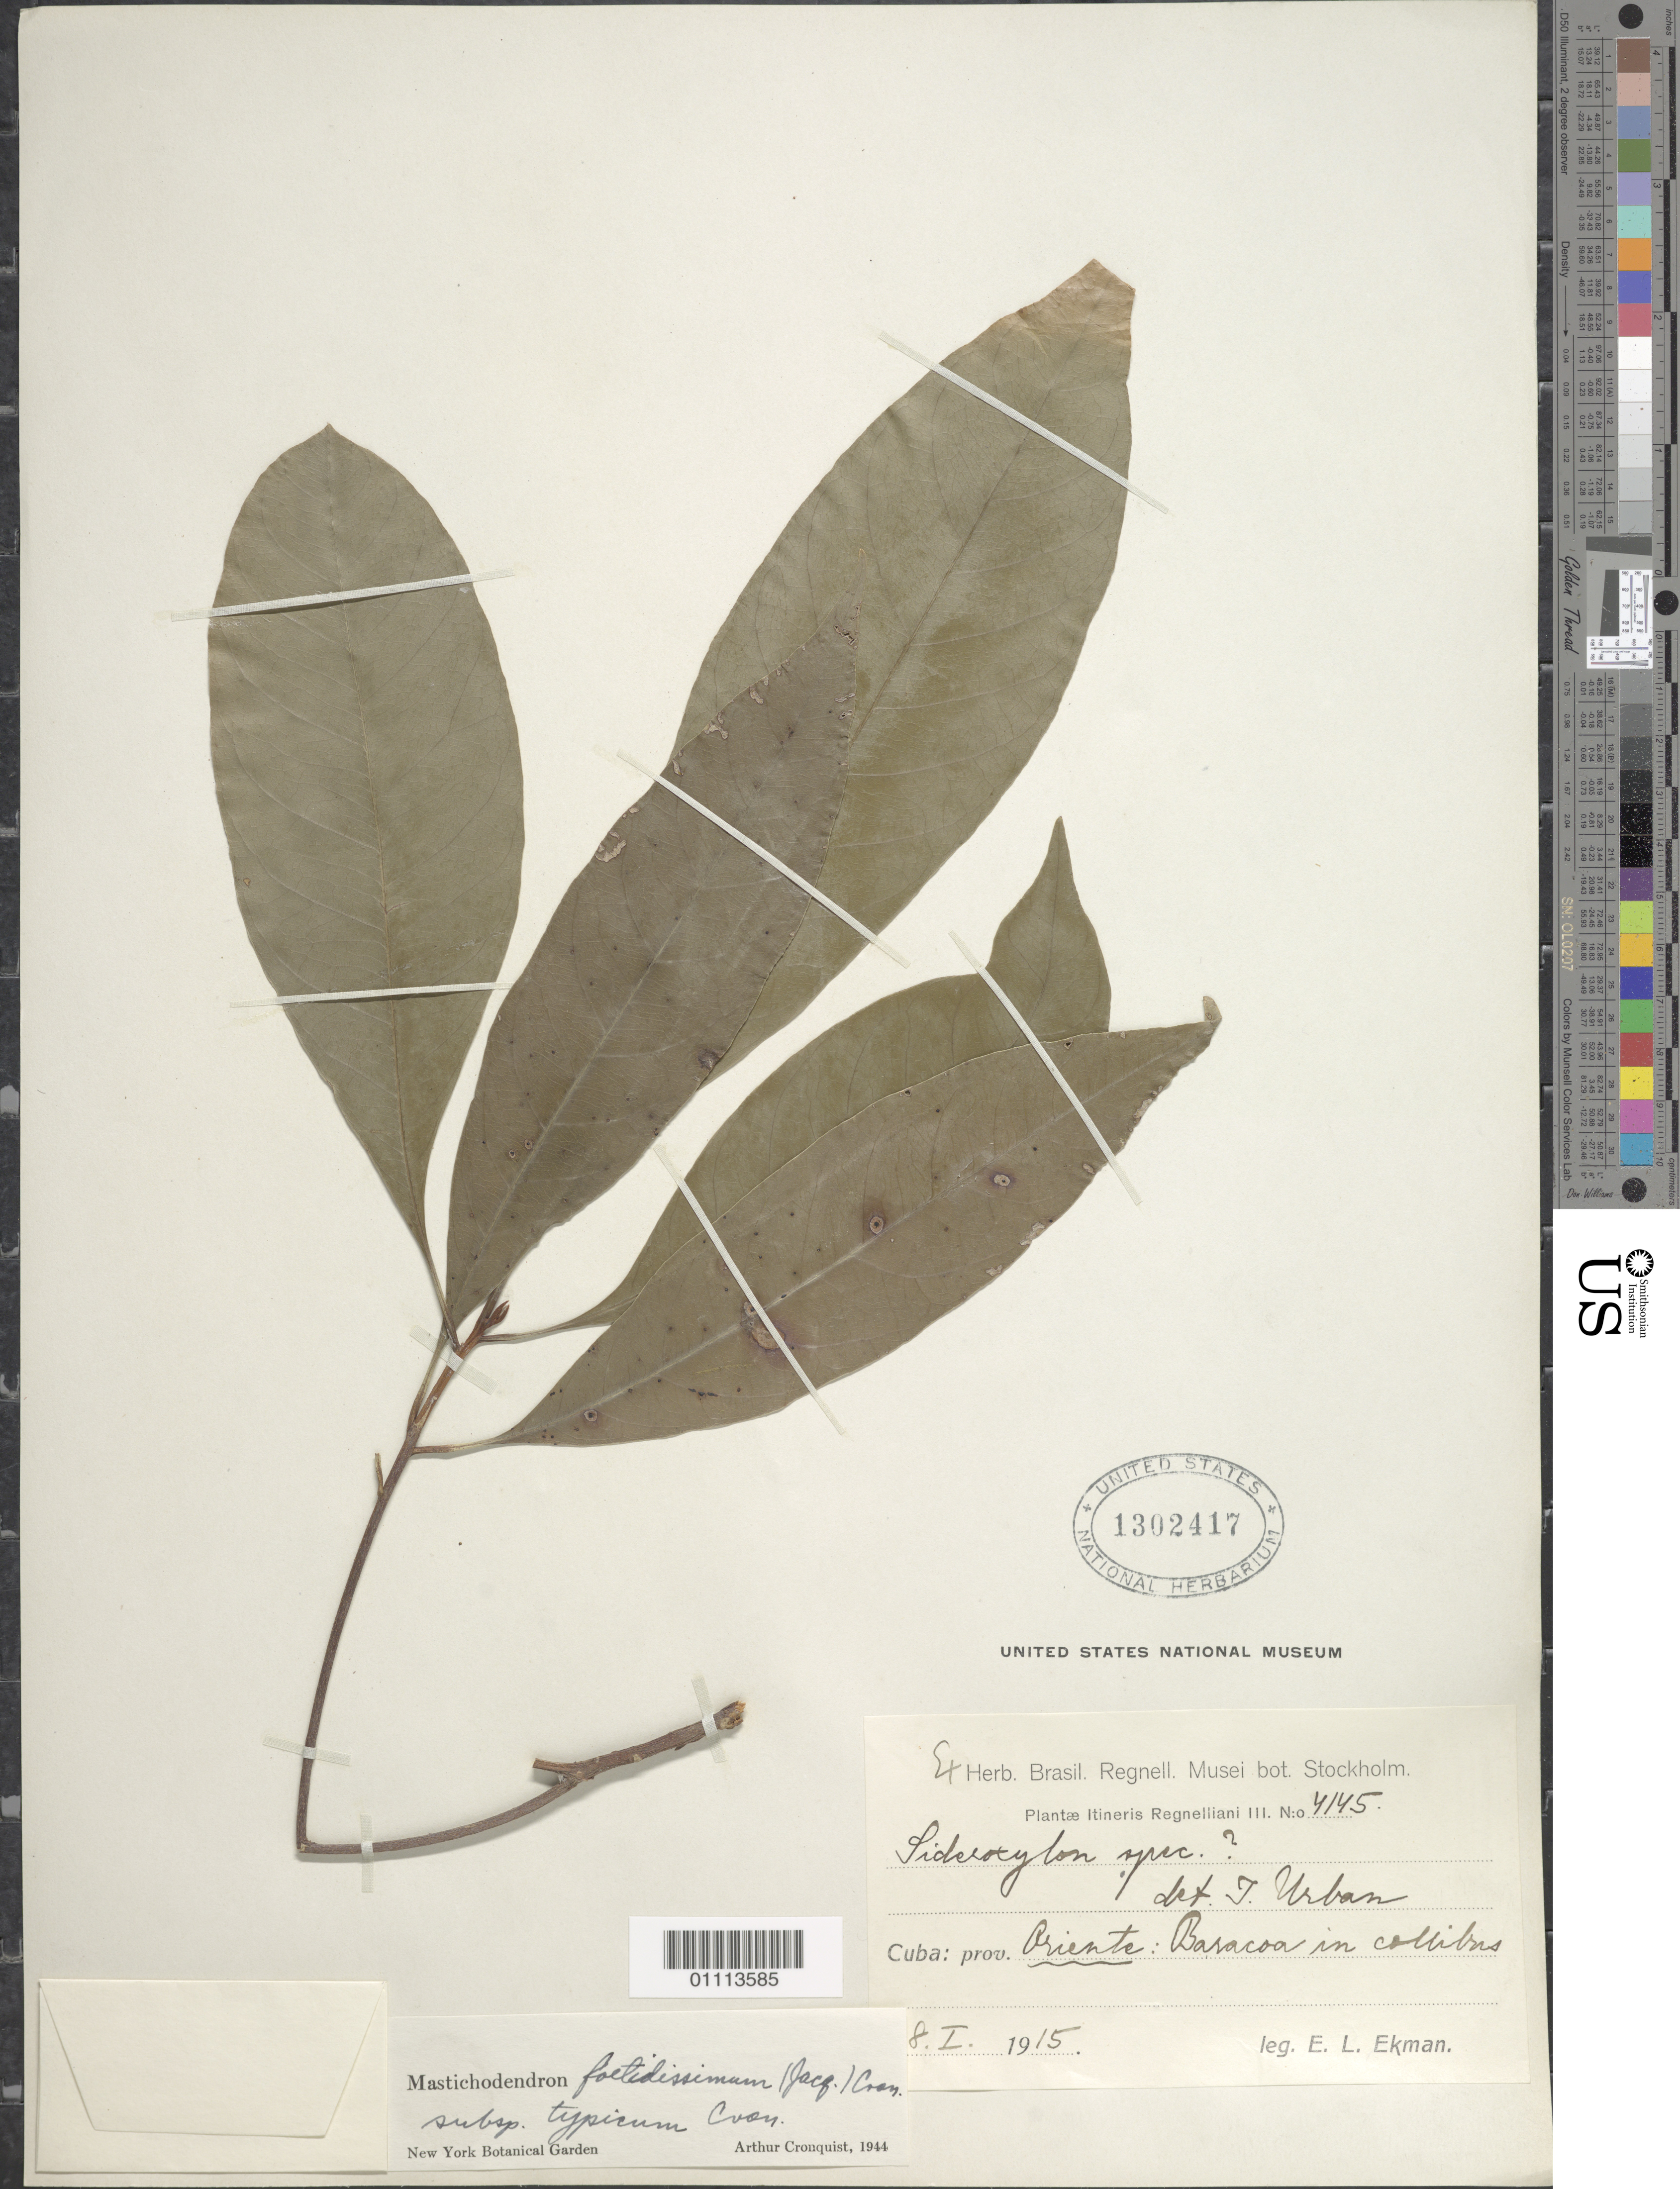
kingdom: Plantae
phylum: Tracheophyta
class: Magnoliopsida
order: Ericales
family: Sapotaceae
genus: Sideroxylon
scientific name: Sideroxylon foetidissimum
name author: Jacq.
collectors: E. L. Ekman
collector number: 4145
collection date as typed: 08 Jan 1915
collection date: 1915-01-08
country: Cuba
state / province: Guantánamo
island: Cuba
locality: Baracoa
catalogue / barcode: US 1302417